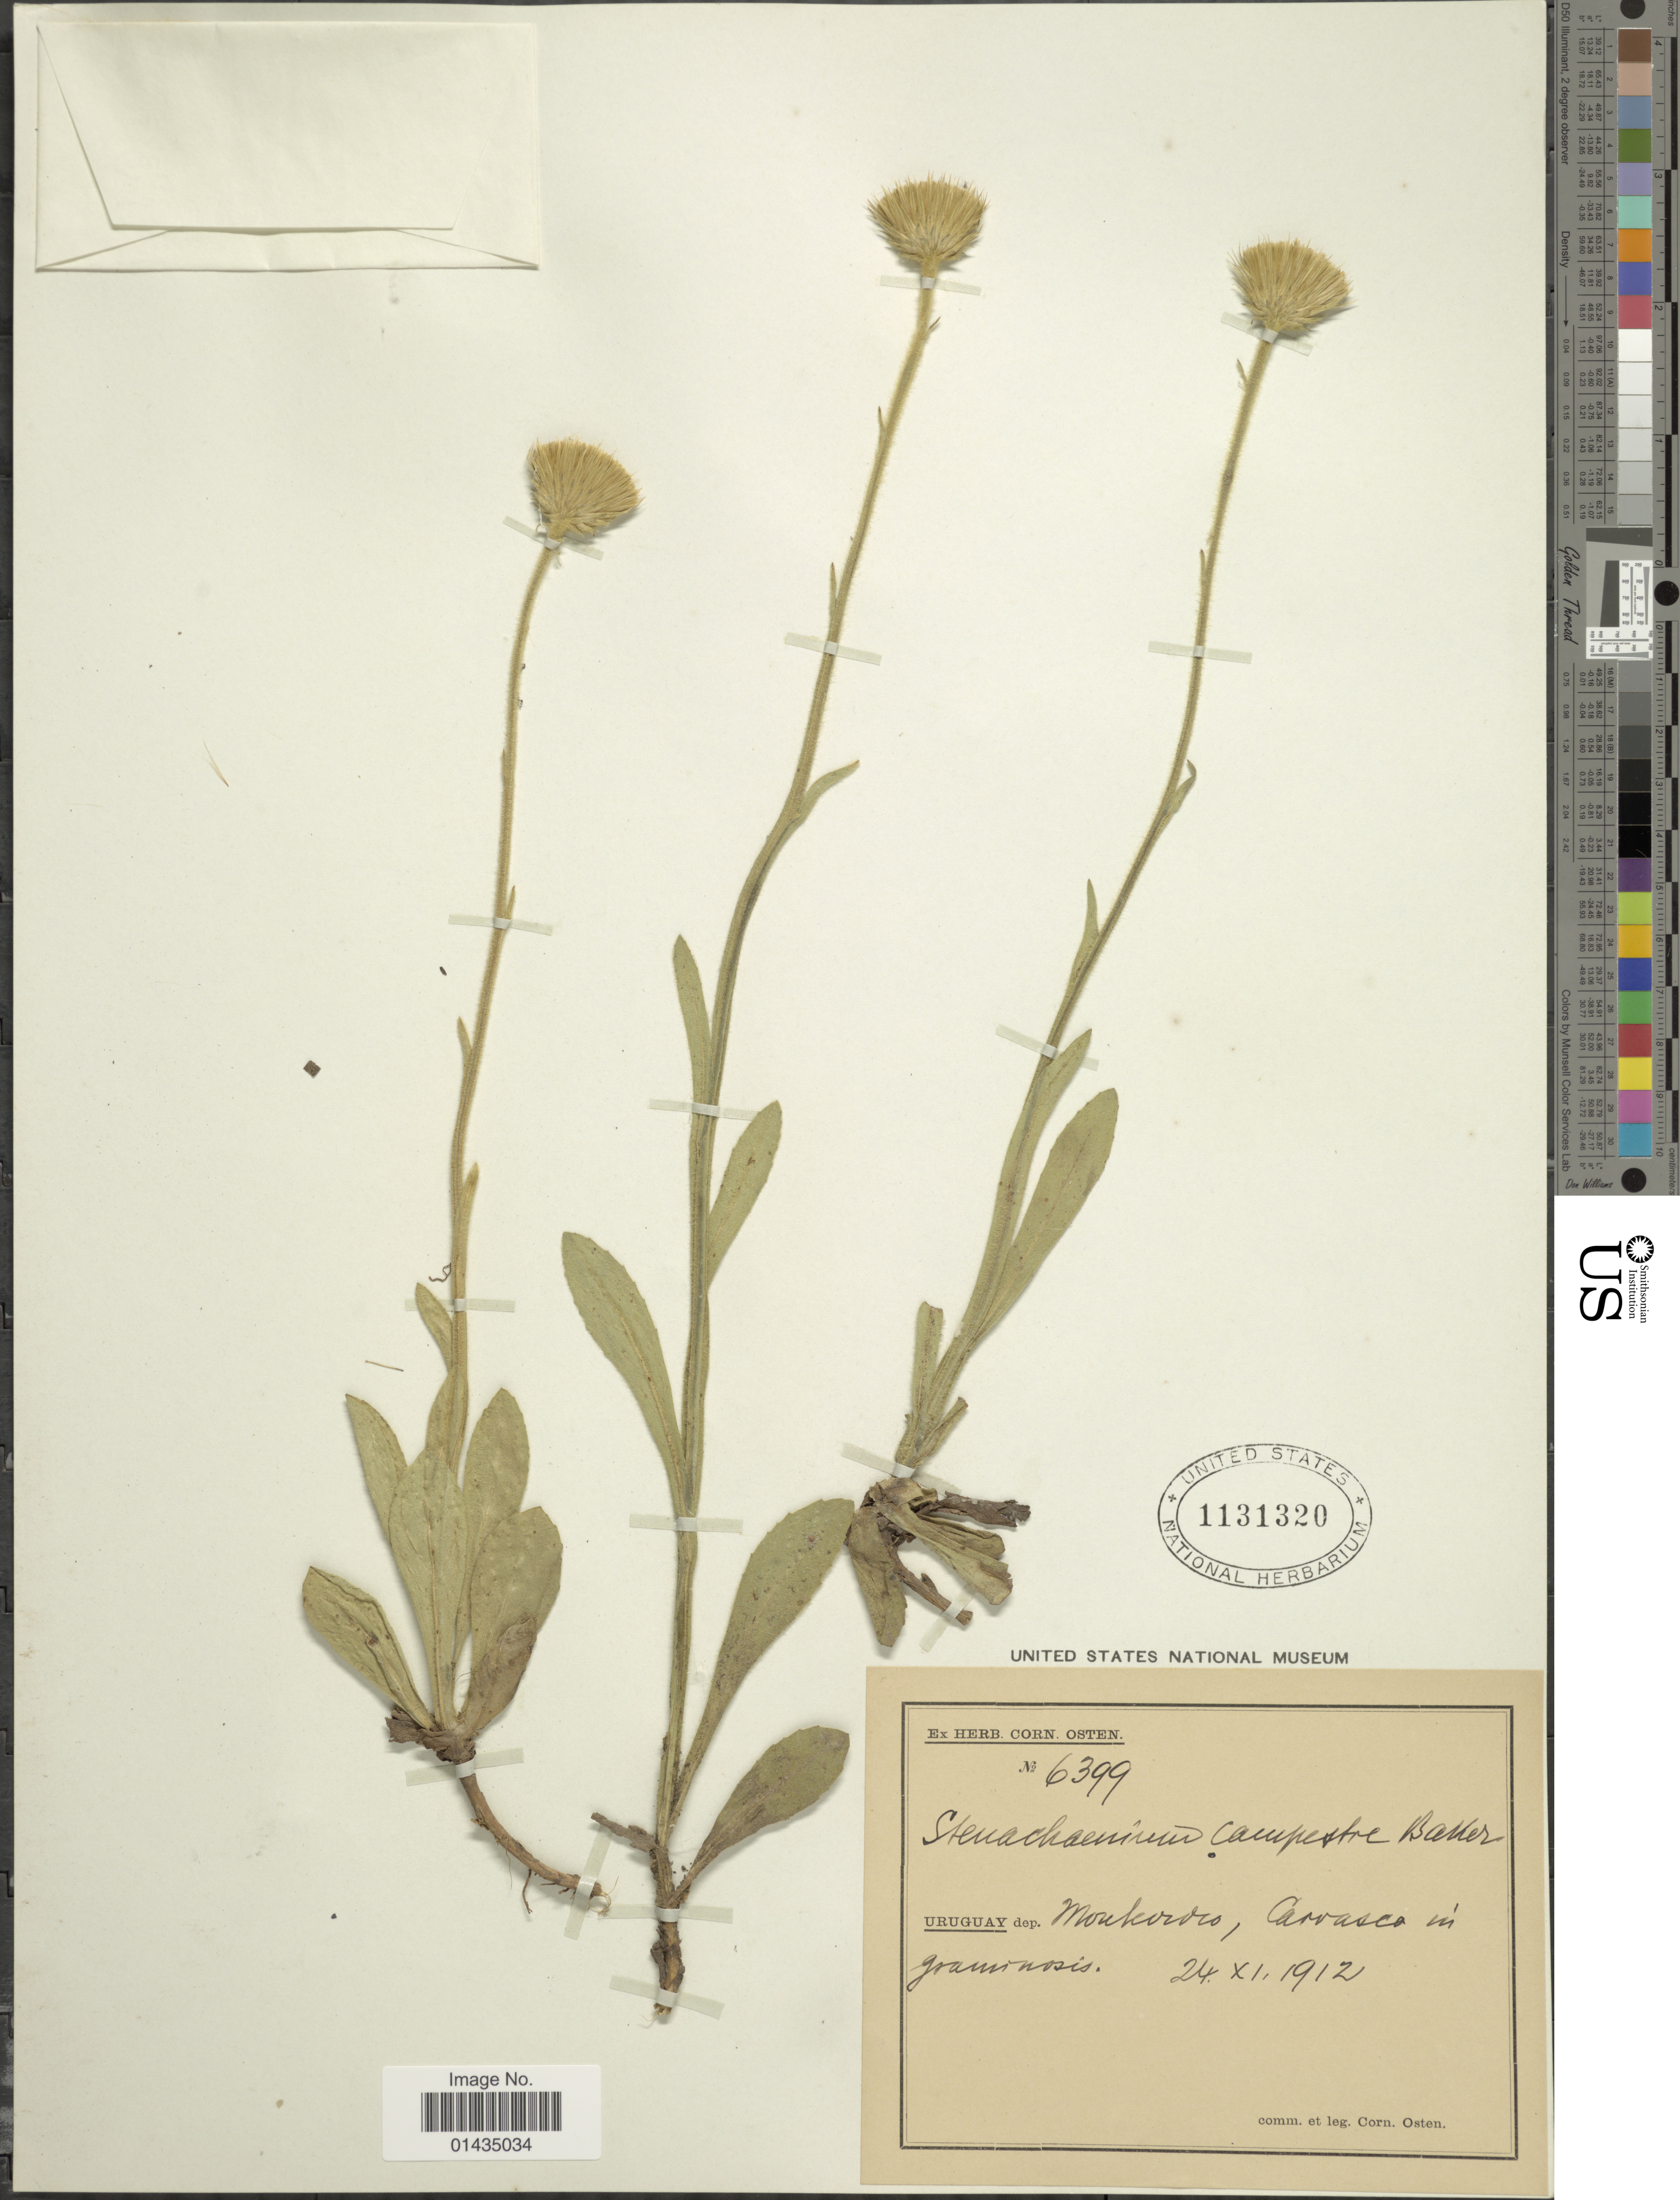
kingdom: Plantae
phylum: Tracheophyta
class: Magnoliopsida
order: Asterales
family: Asteraceae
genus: Stenachaenium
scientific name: Stenachaenium campestre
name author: Baker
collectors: C. Osten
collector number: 6399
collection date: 1912-11-24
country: Uruguay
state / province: Montevideo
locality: Carvasca in graminosis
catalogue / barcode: US 1131320